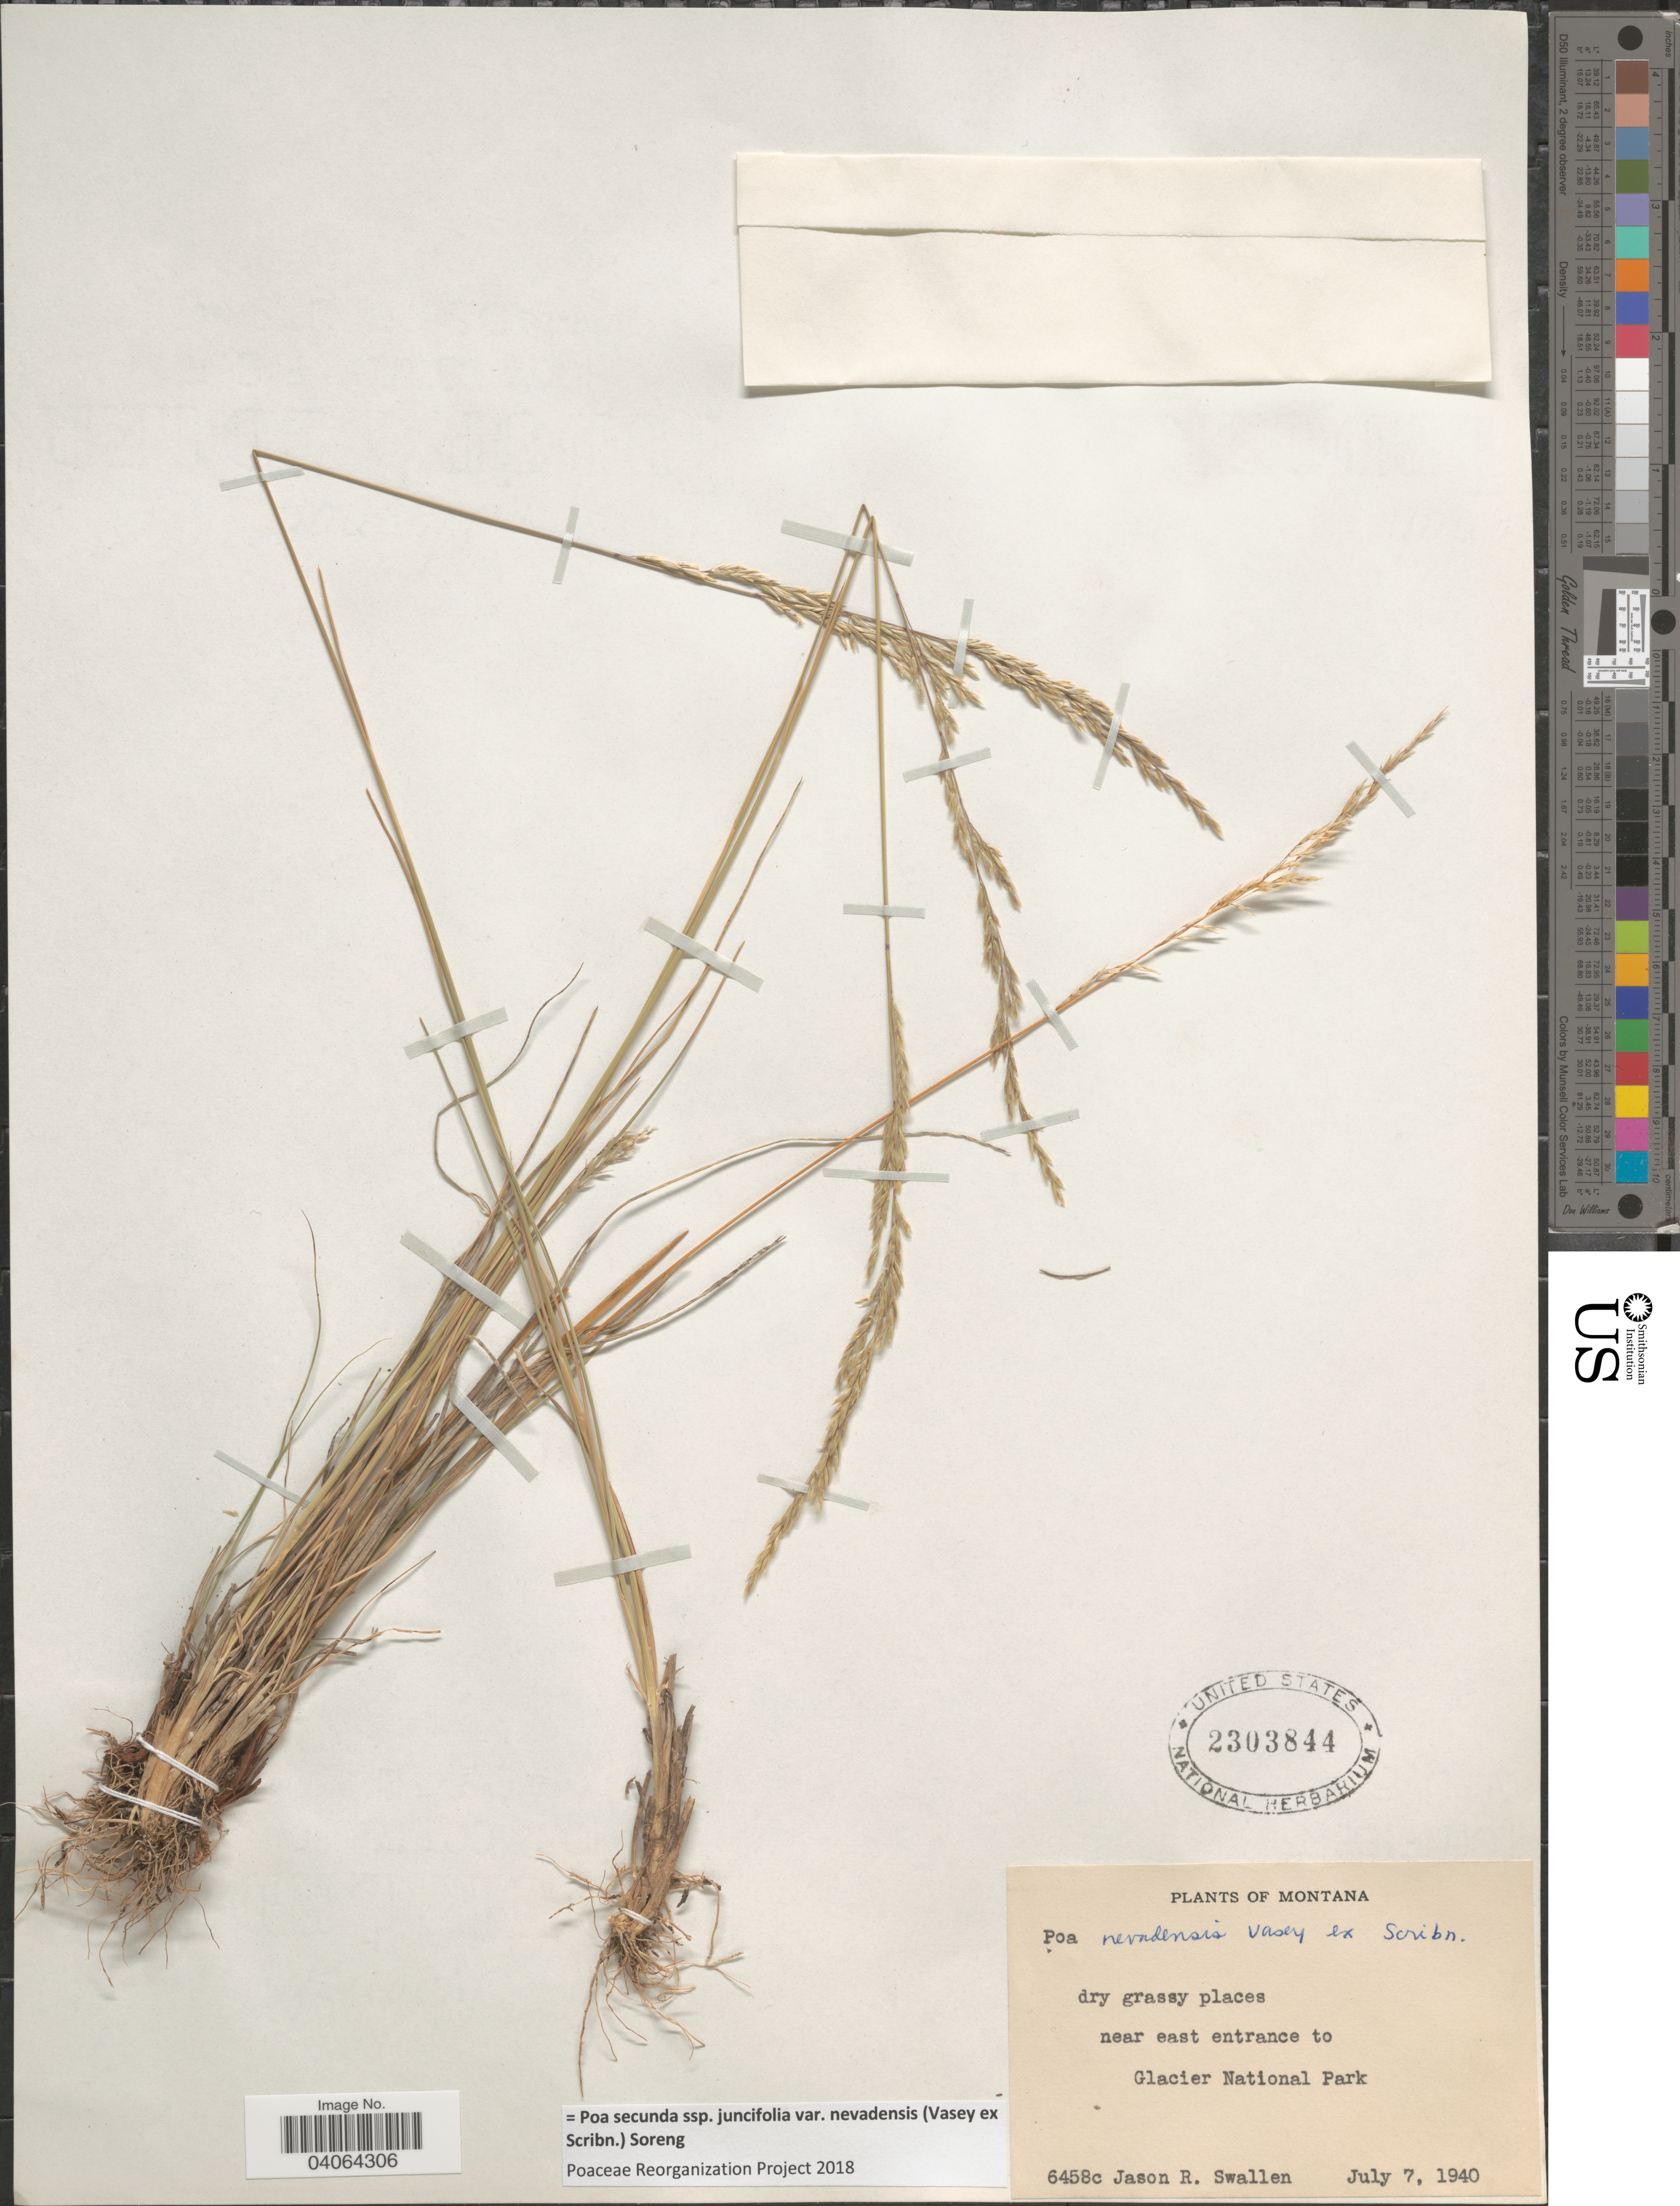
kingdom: Plantae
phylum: Tracheophyta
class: Liliopsida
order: Poales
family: Poaceae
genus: Poa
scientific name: Poa secunda subsp. juncifolia var. nevadensis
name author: (Vasey ex Scribn.) Soreng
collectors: J. R. Swallen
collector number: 6458c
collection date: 1940-07-07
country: United States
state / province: Montana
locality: Dry grassy places. Near east entrance to Glacier National Park.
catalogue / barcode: US 2303844